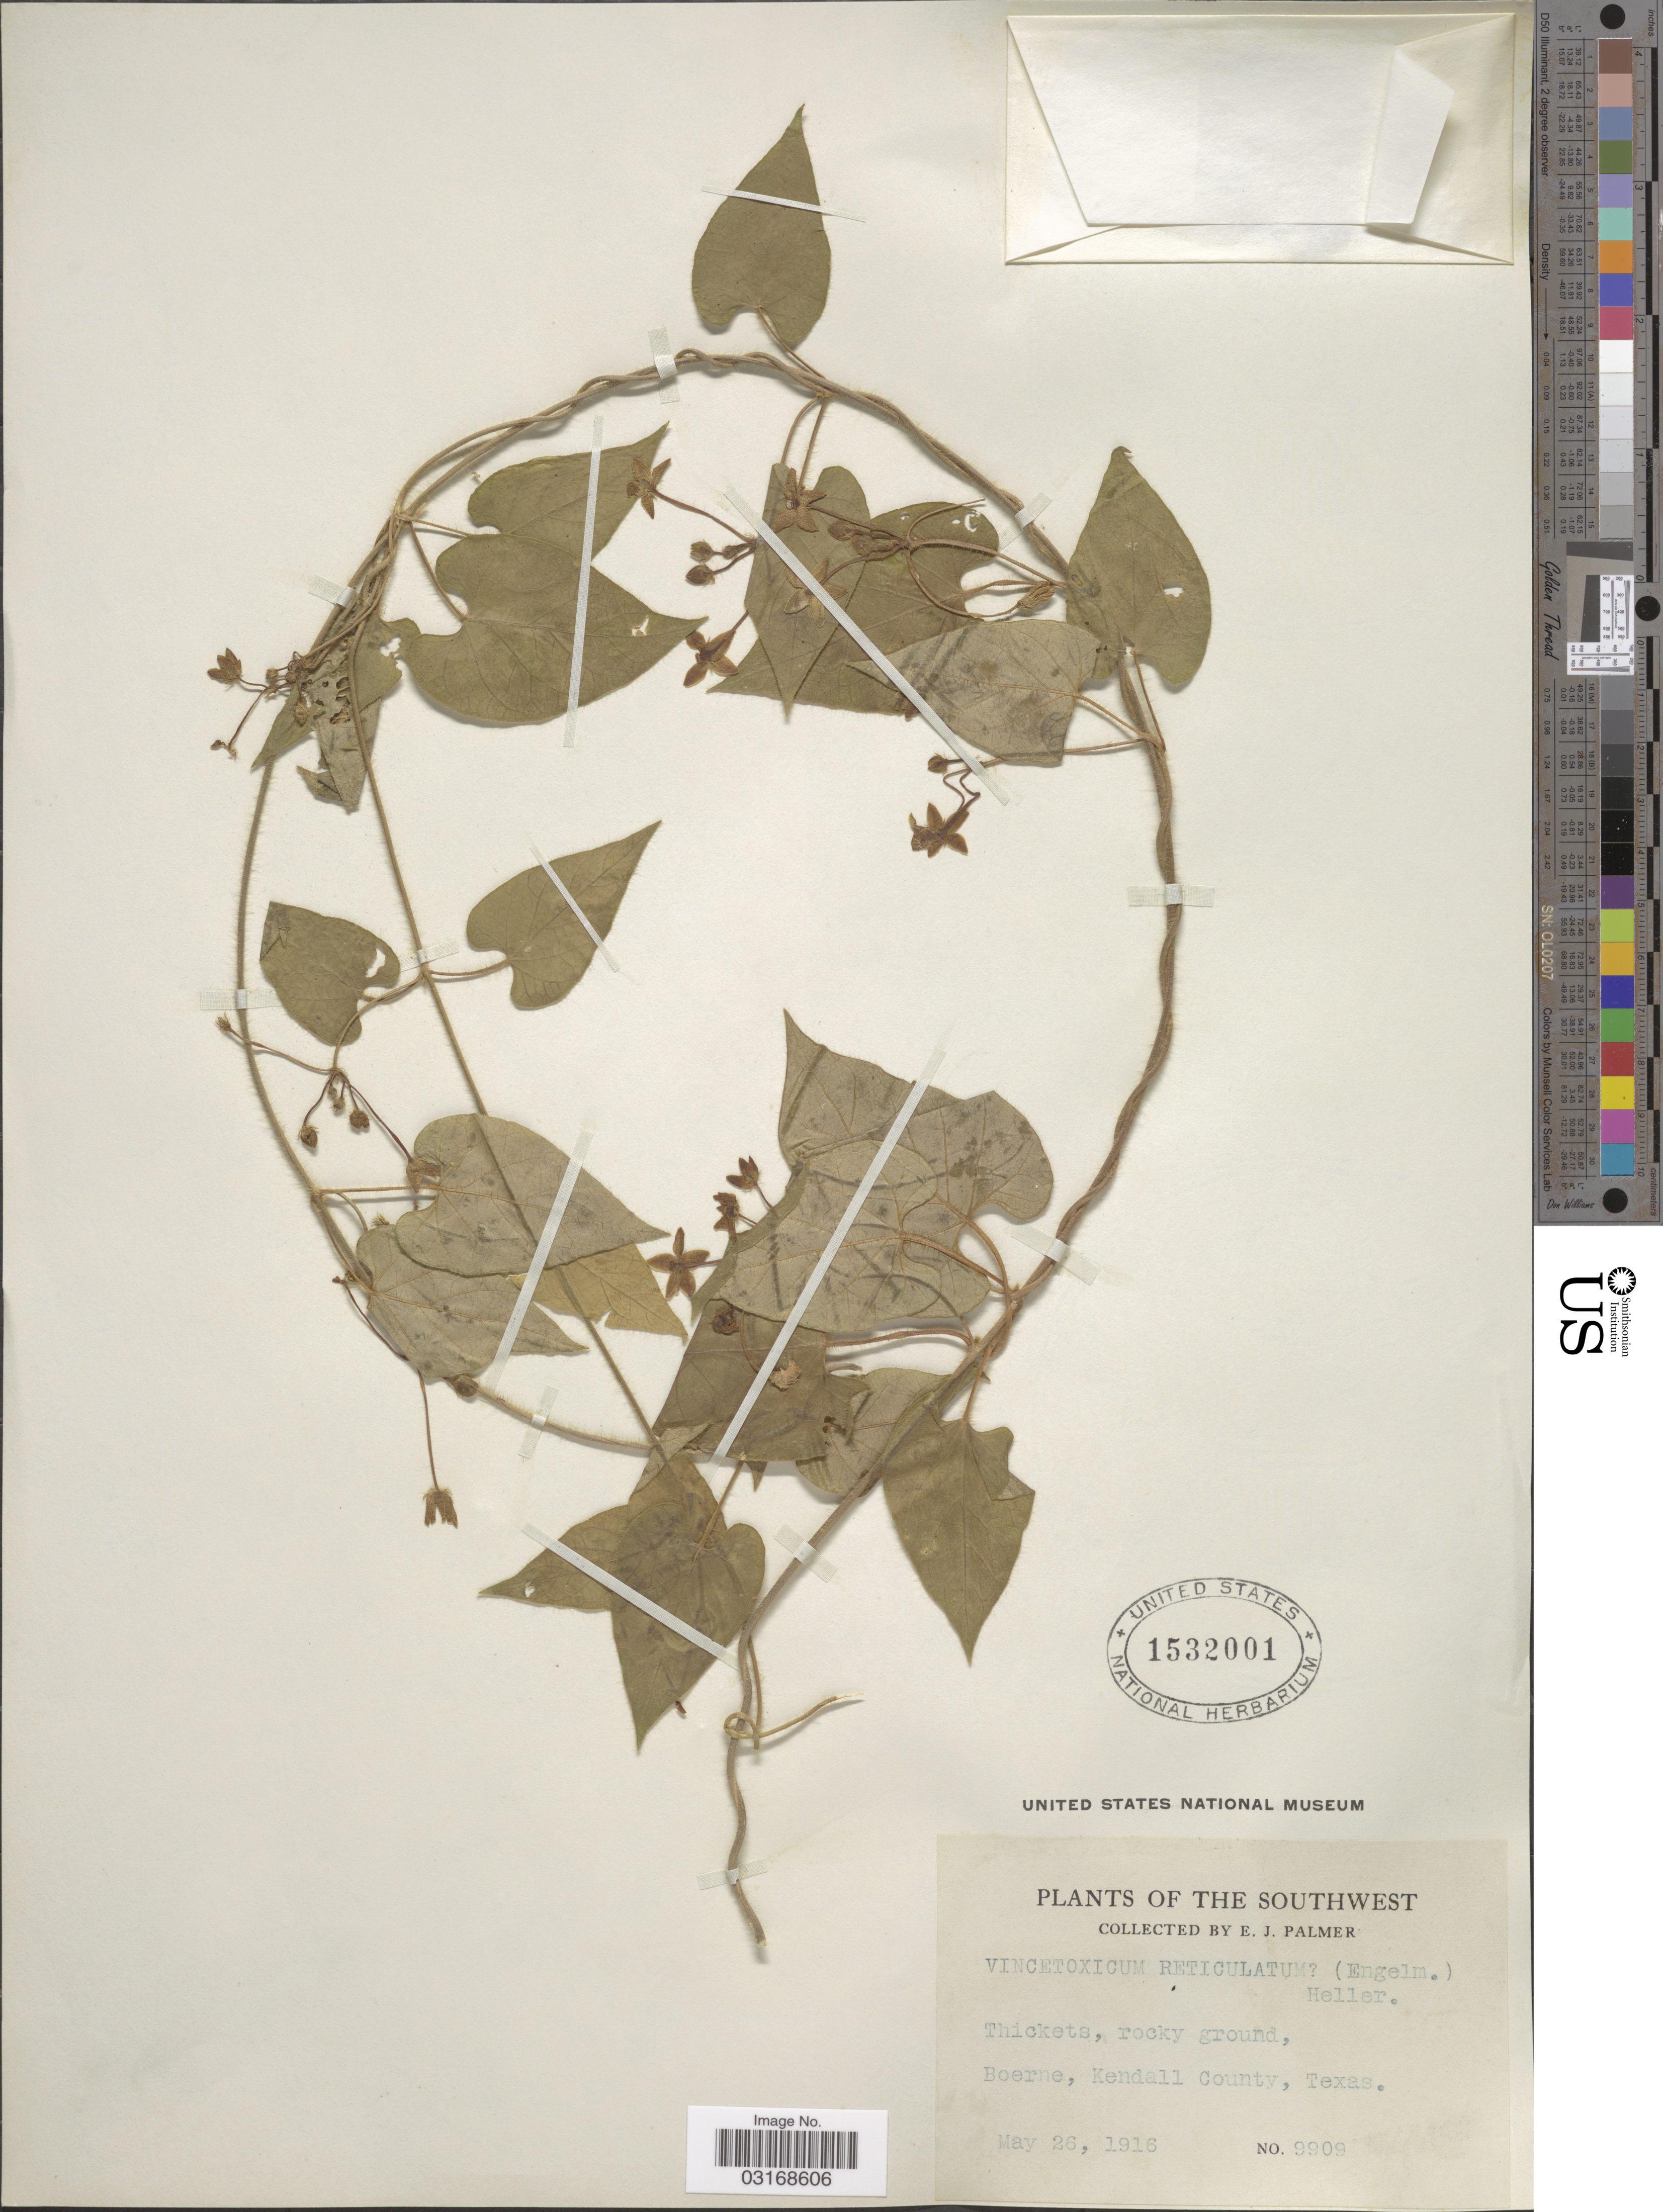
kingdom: Plantae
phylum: Tracheophyta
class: Magnoliopsida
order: Gentianales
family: Apocynaceae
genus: Matelea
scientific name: Matelea reticulata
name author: (Engelm. ex A. Gray) Woodson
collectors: E. J. Palmer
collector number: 9909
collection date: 1916-05-26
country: United States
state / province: Texas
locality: The Southwest. Boerne, Kendall County.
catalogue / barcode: US 1532001